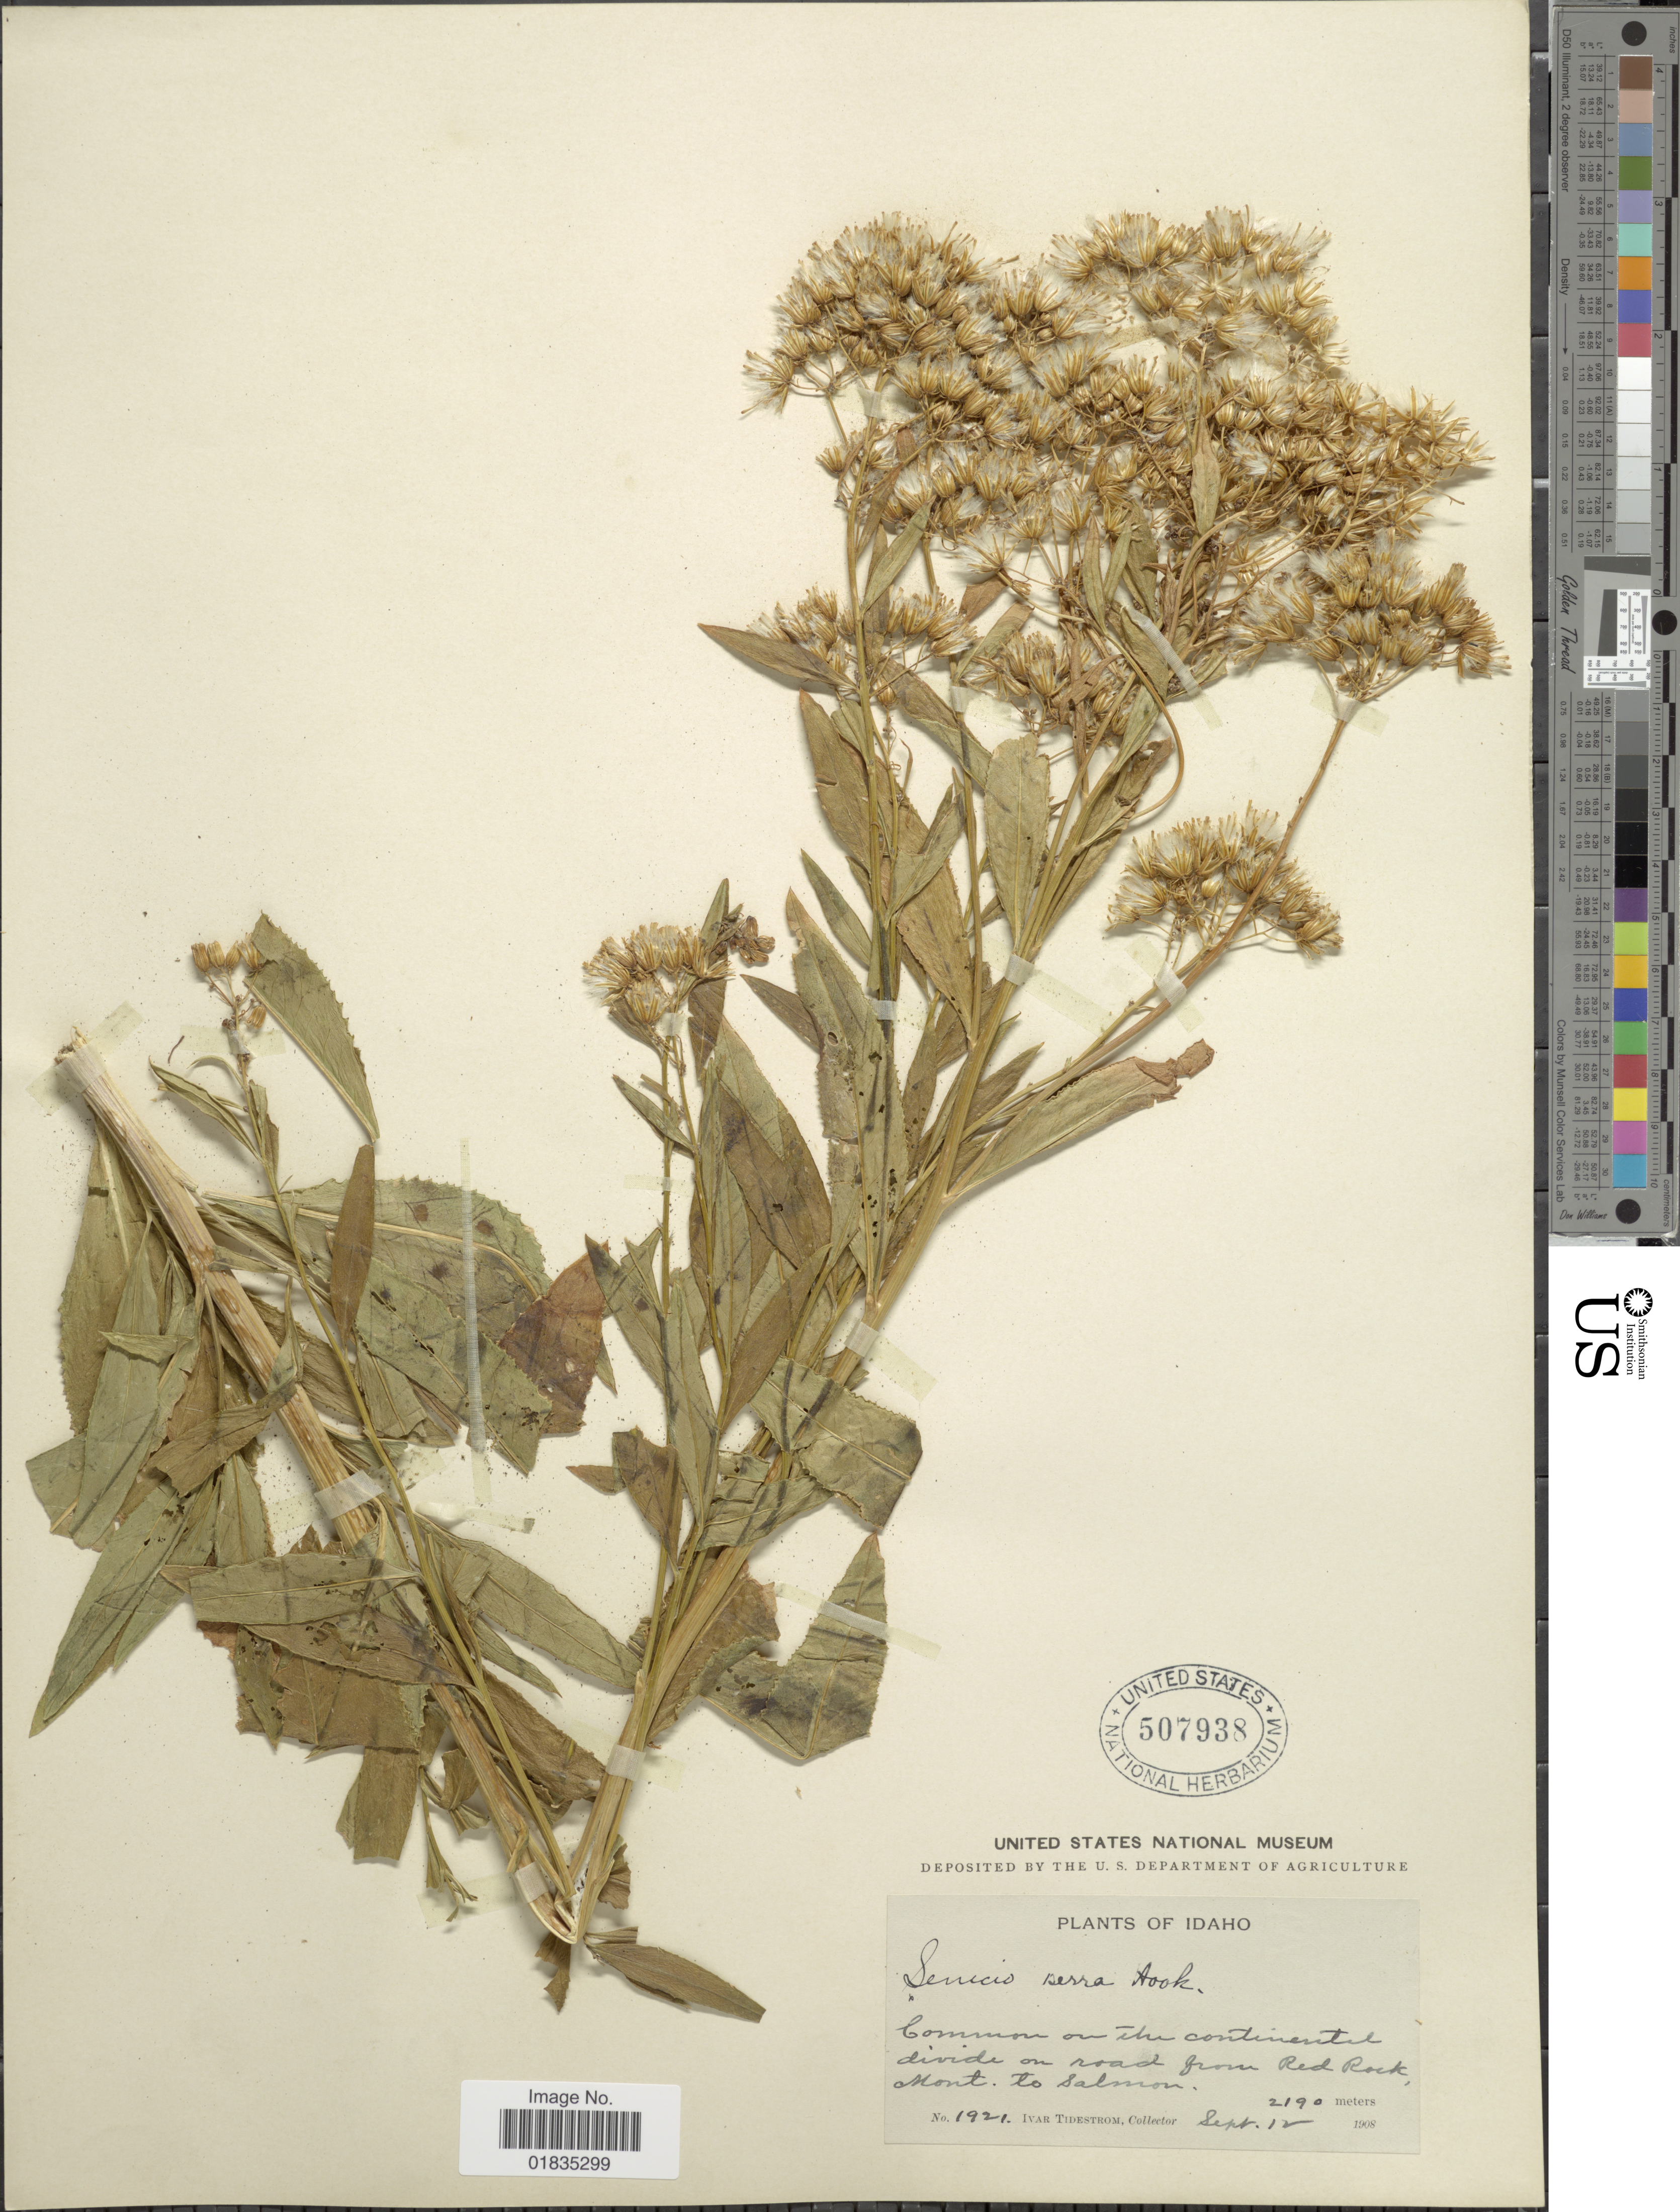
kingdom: Plantae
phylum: Tracheophyta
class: Magnoliopsida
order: Asterales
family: Asteraceae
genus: Senecio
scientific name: Senecio serra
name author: Hook.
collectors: I. F. Tidestrom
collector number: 1921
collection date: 1908-09-12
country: United States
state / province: Idaho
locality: Common on the continental divide on road from Red Rock, Mont. to Salmon.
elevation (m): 2190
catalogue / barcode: US 507938